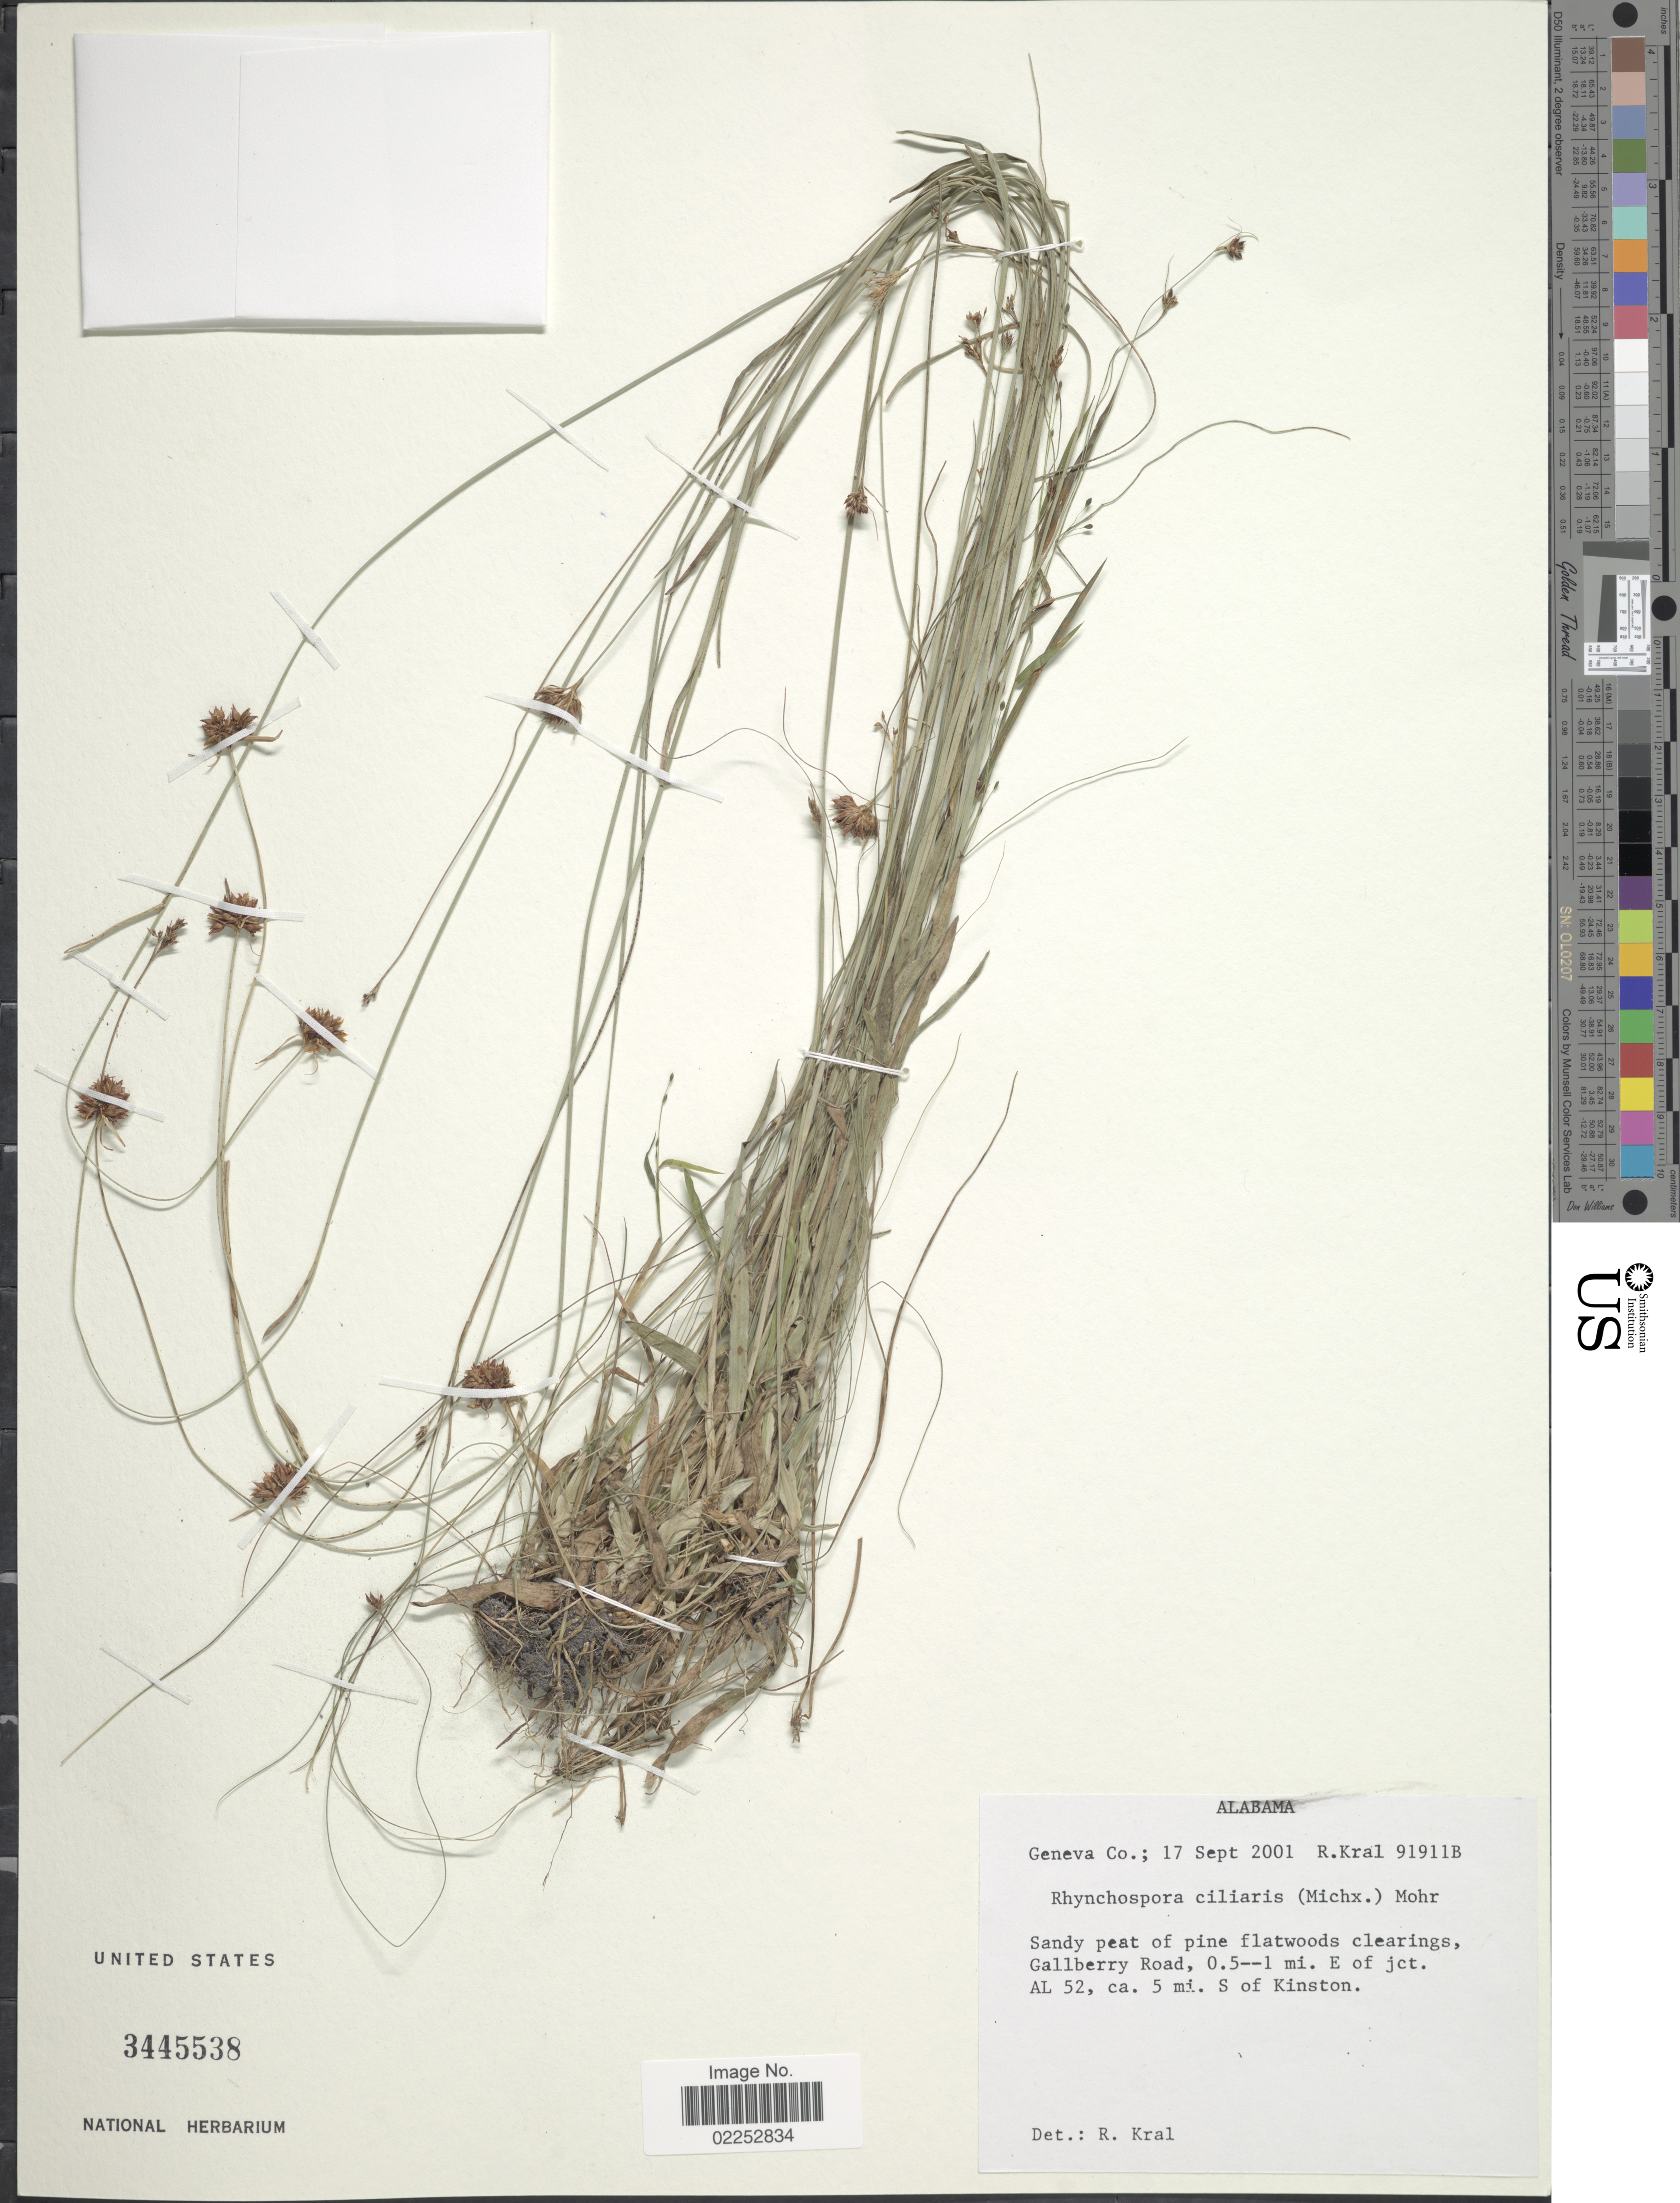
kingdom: Plantae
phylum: Tracheophyta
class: Liliopsida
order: Poales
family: Cyperaceae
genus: Rhynchospora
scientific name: Rhynchospora ciliaris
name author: (Michx.) C. Mohr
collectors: R. Kral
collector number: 91911B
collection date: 2001-09-17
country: United States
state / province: Alabama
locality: Geneva Co.: Gallberry Road, 0.5--1 mi. E of jct. Al 52, ca. 5 mi. S of Kinston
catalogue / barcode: US 3445538